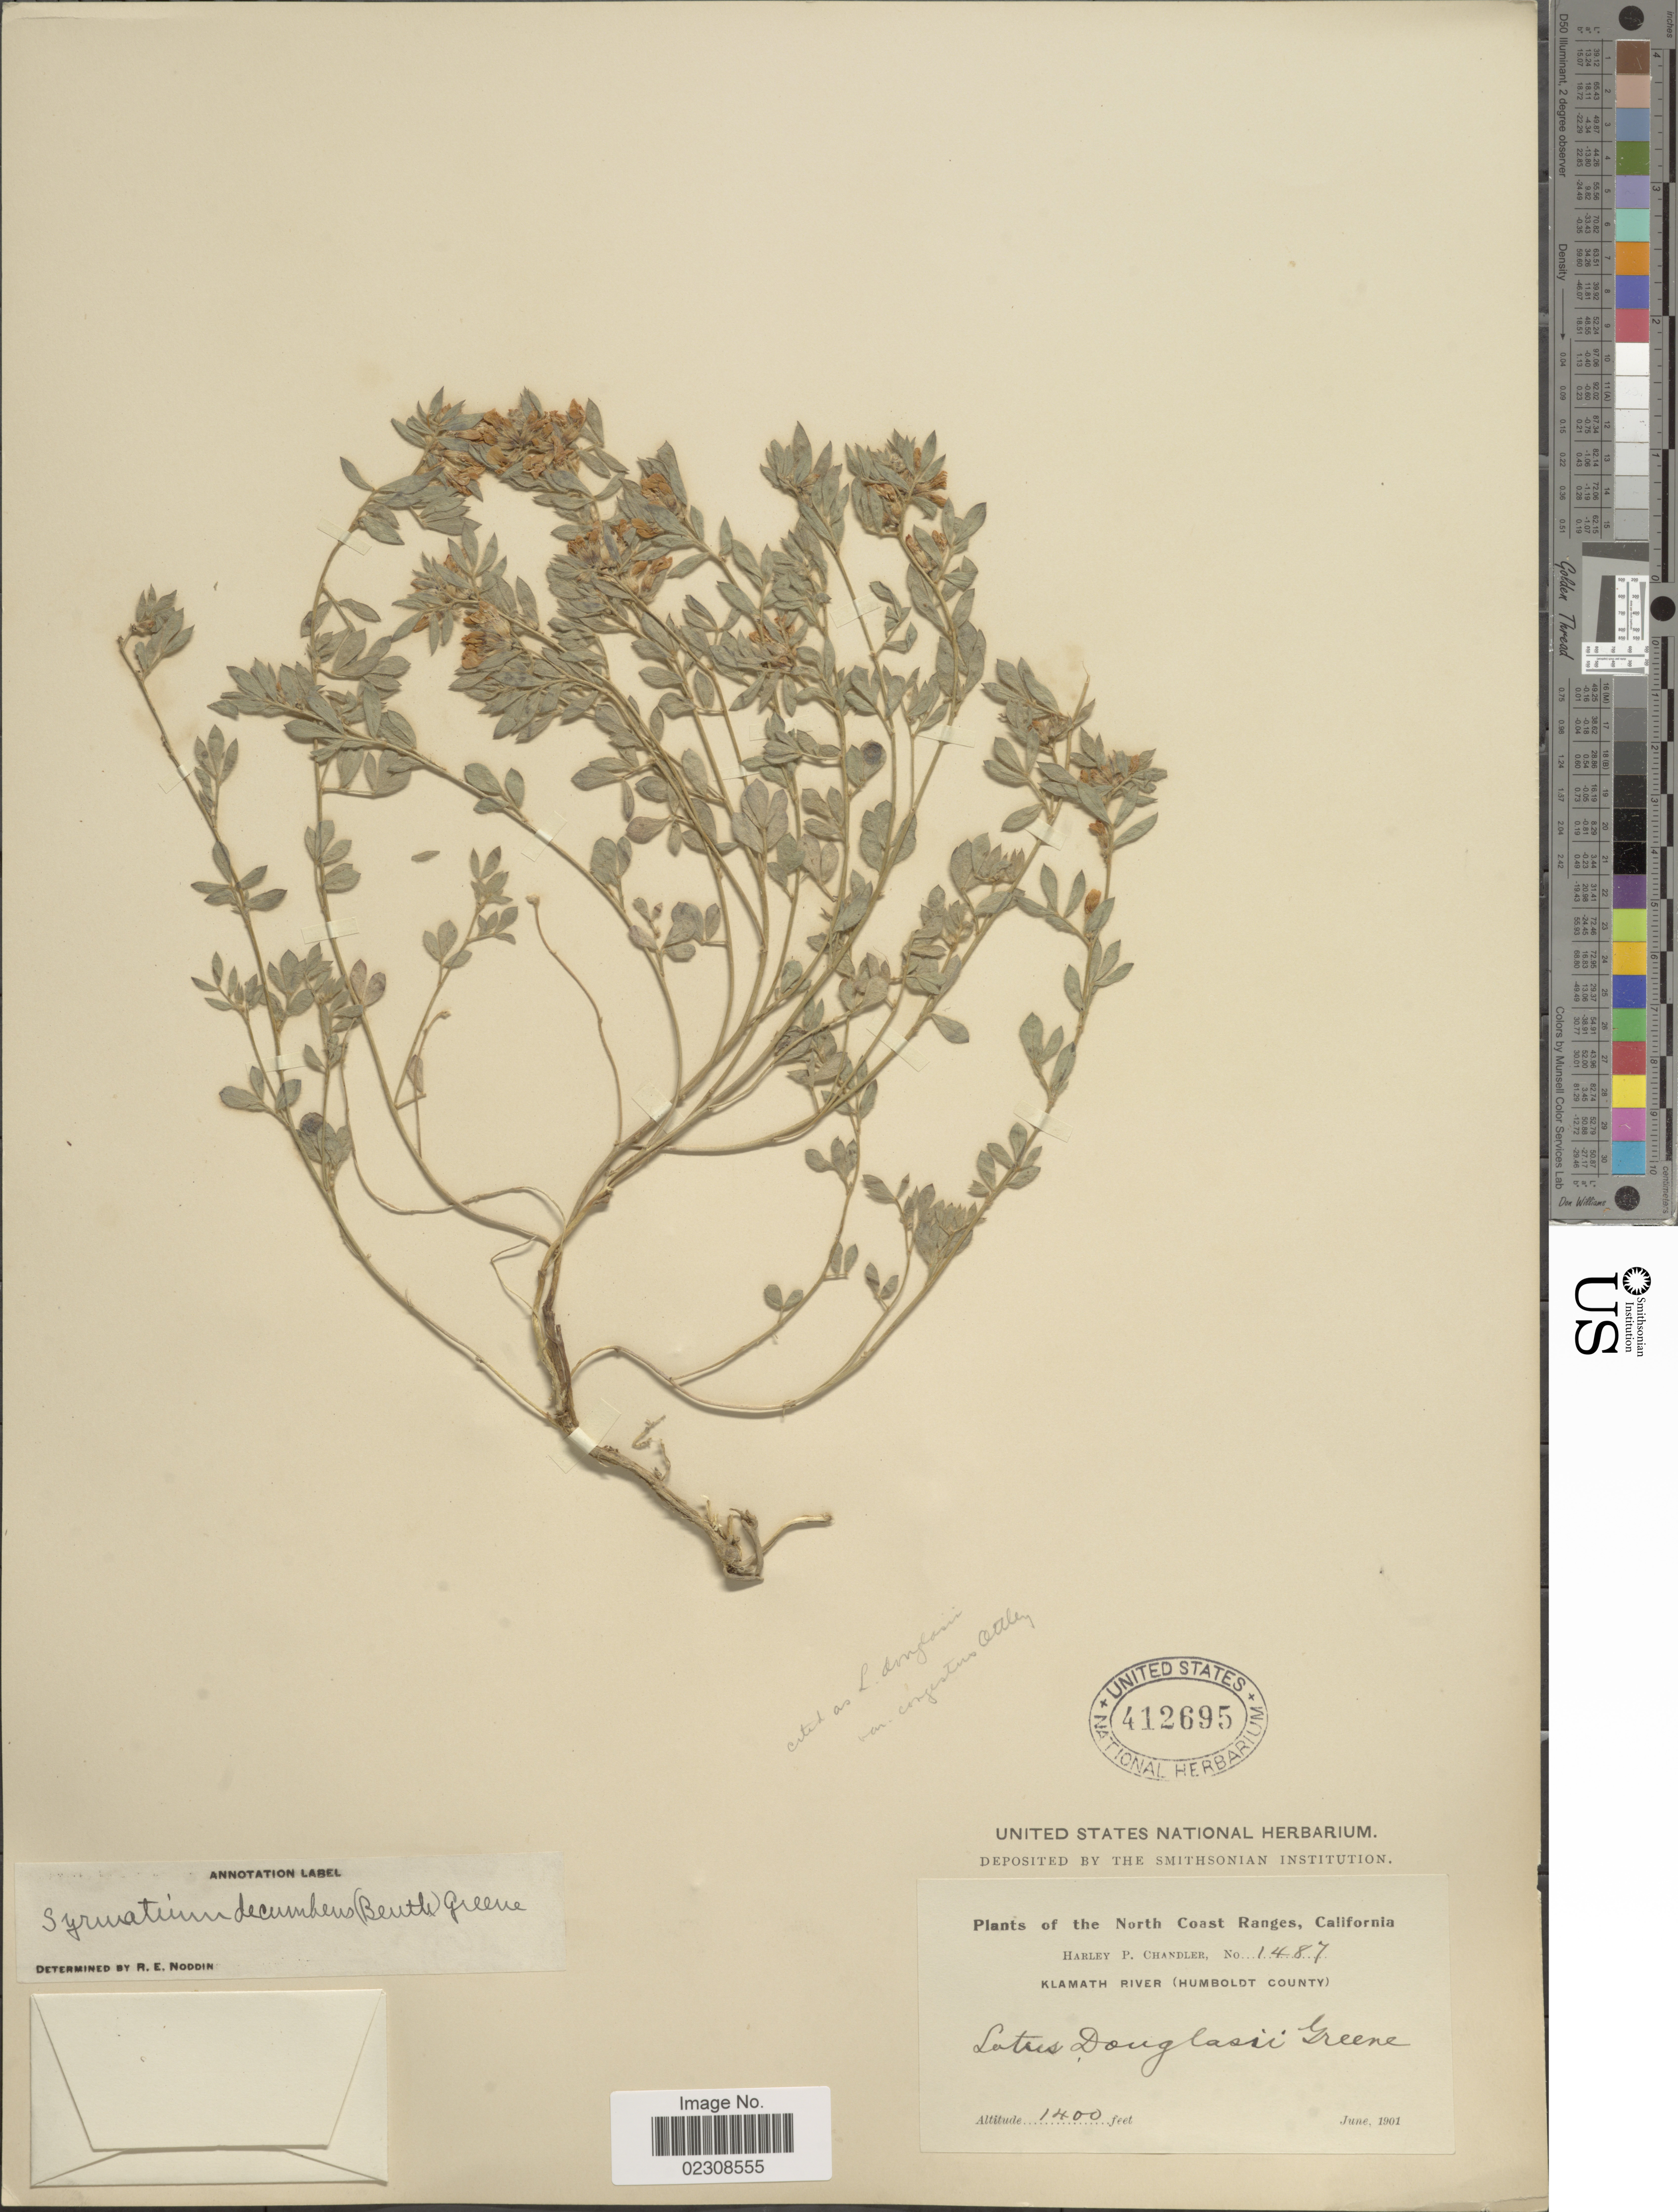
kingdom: Plantae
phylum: Tracheophyta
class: Magnoliopsida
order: Fabales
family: Fabaceae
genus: Syrmatium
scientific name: Syrmatium decumbens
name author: (Benth.) Greene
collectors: H. Chandler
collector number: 1487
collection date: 1901-06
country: United States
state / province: California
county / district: Humboldt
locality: North Coast Ranges. Klamath River( Humboldt County).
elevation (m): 427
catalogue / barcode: US 412695